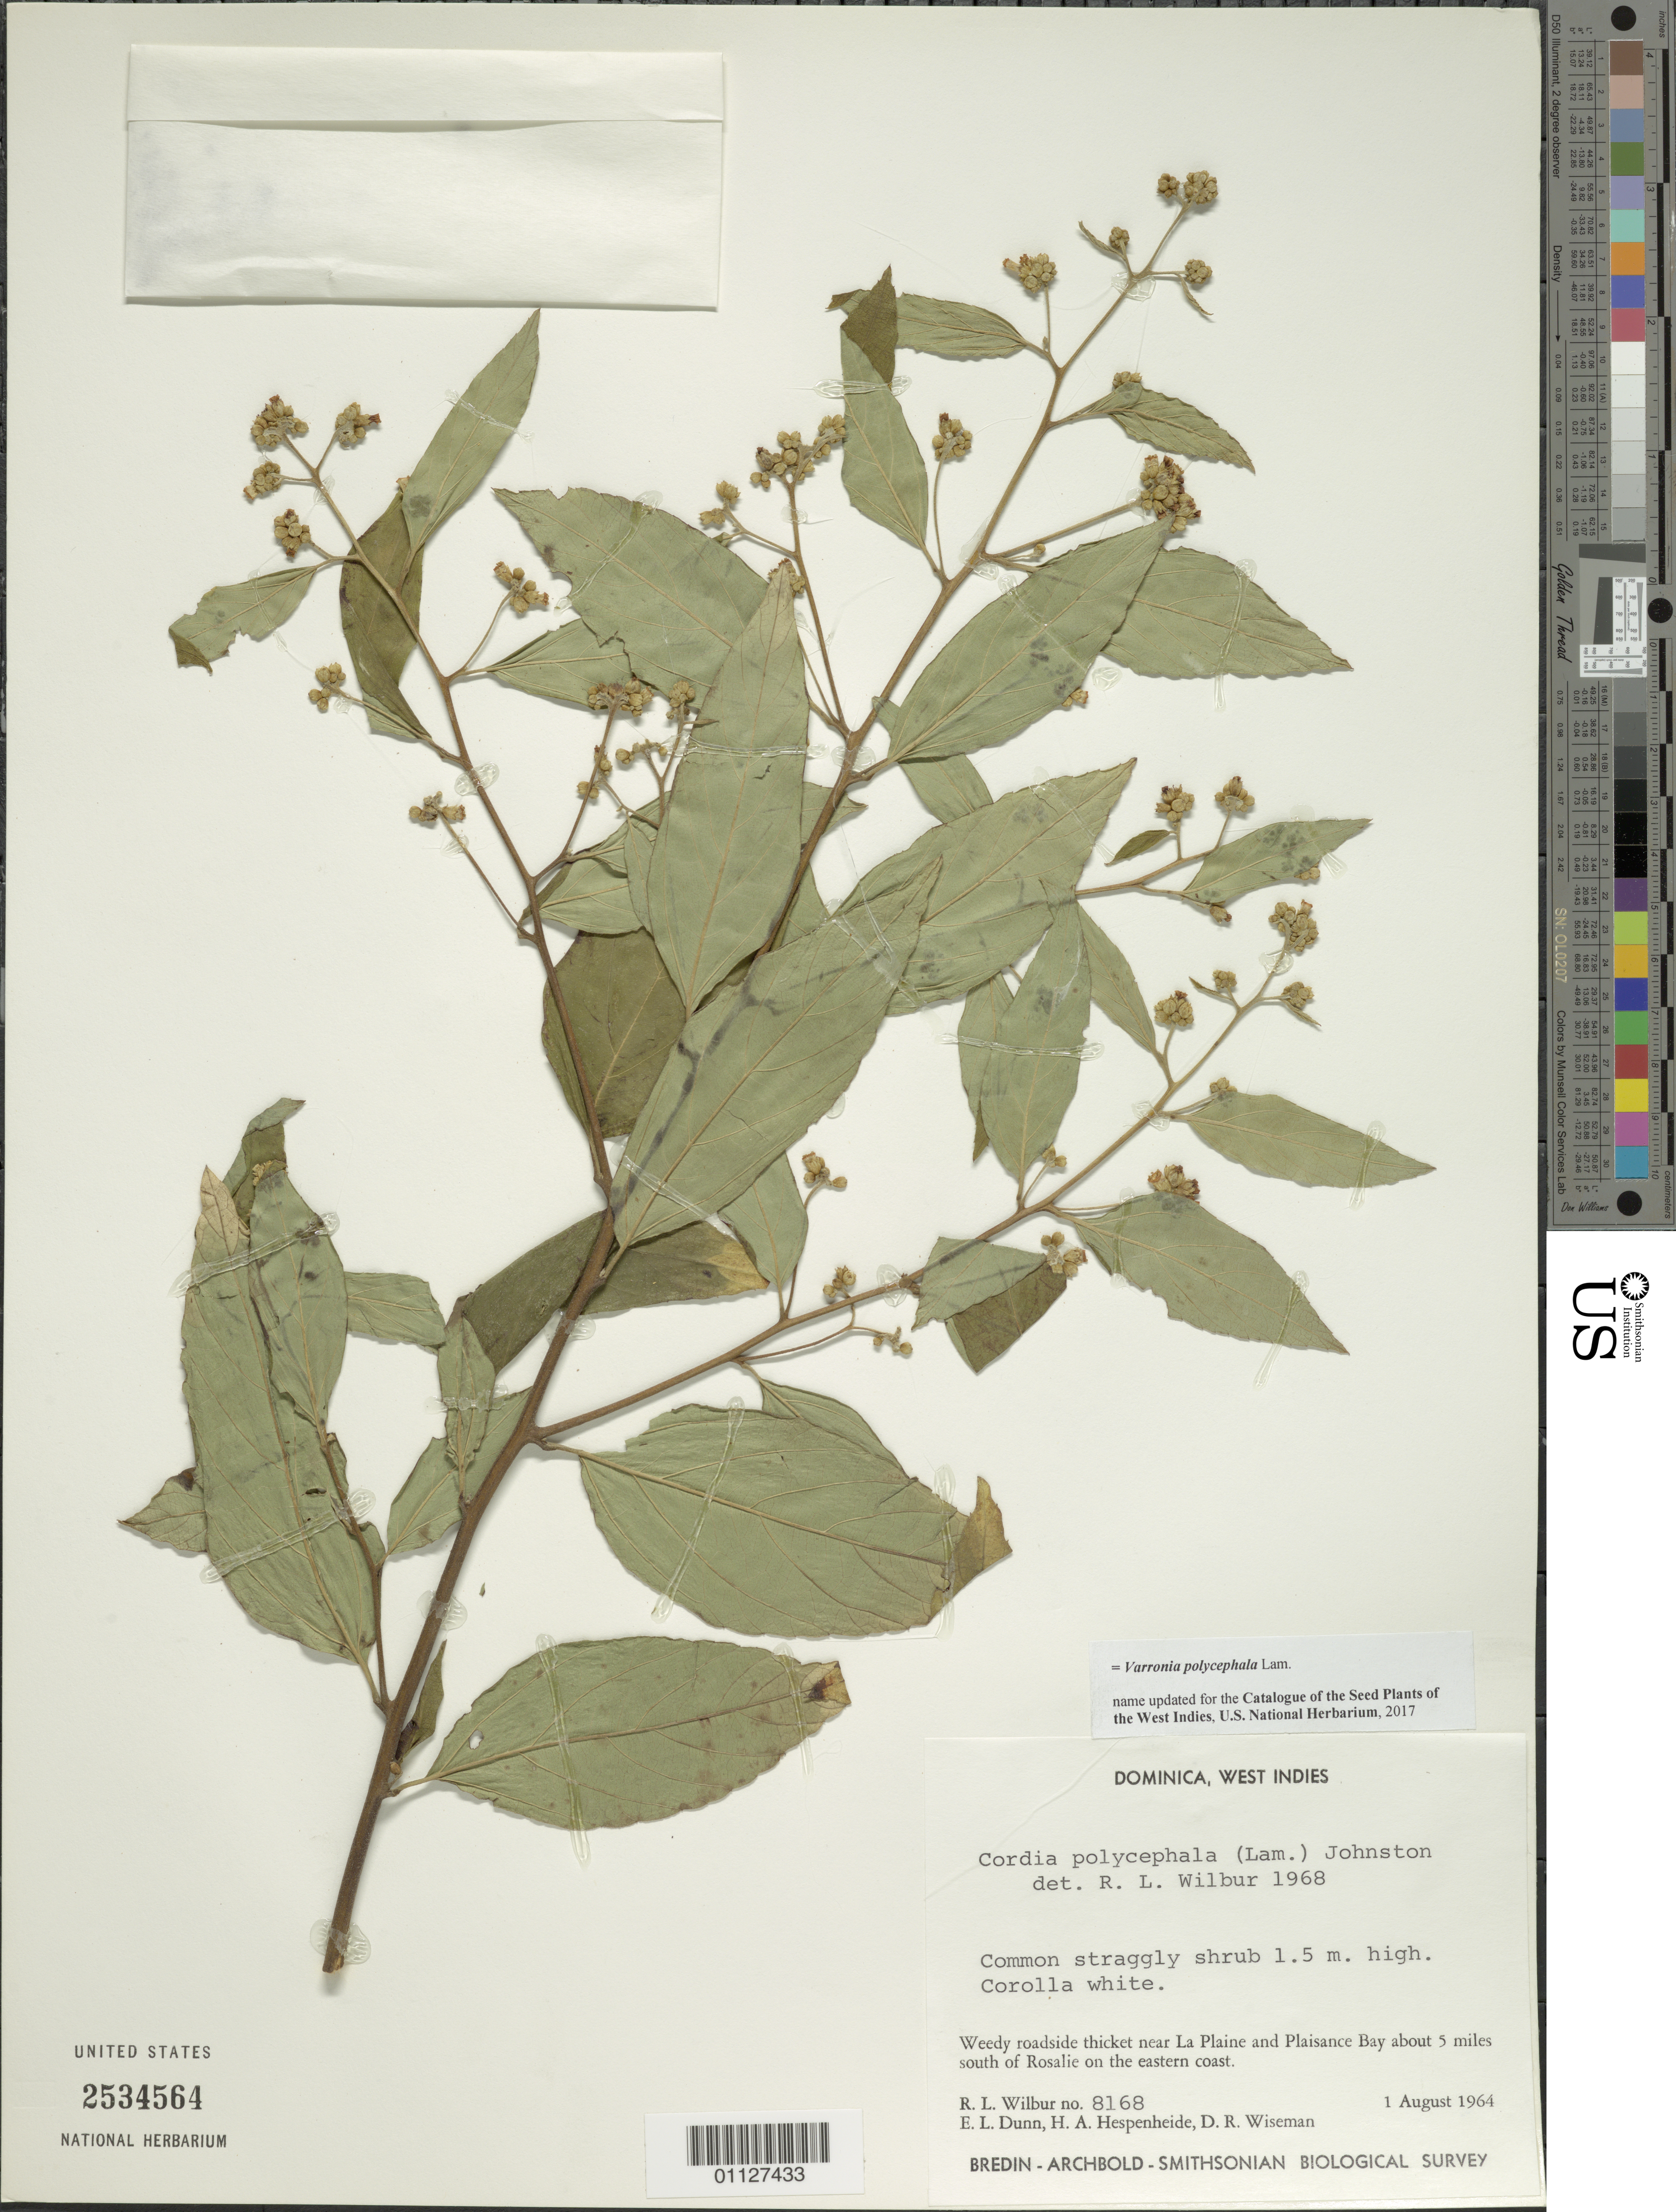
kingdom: Plantae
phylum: Tracheophyta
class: Magnoliopsida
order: Boraginales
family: Cordiaceae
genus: Varronia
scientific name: Varronia polycephala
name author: Lam.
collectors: R. L. Wilbur, E. Dunn, H. A. Hespenheide & D. R. Wiseman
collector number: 8168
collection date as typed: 01 Aug 1964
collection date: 1964-08-01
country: Dominica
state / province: St. Patrick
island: Dominica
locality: Weedy roadside thicket near La Plaine and Plaisance Bay about 5 mi S of Rosalie on the E coast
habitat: Weedy roadside thicket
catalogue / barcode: US 2534564